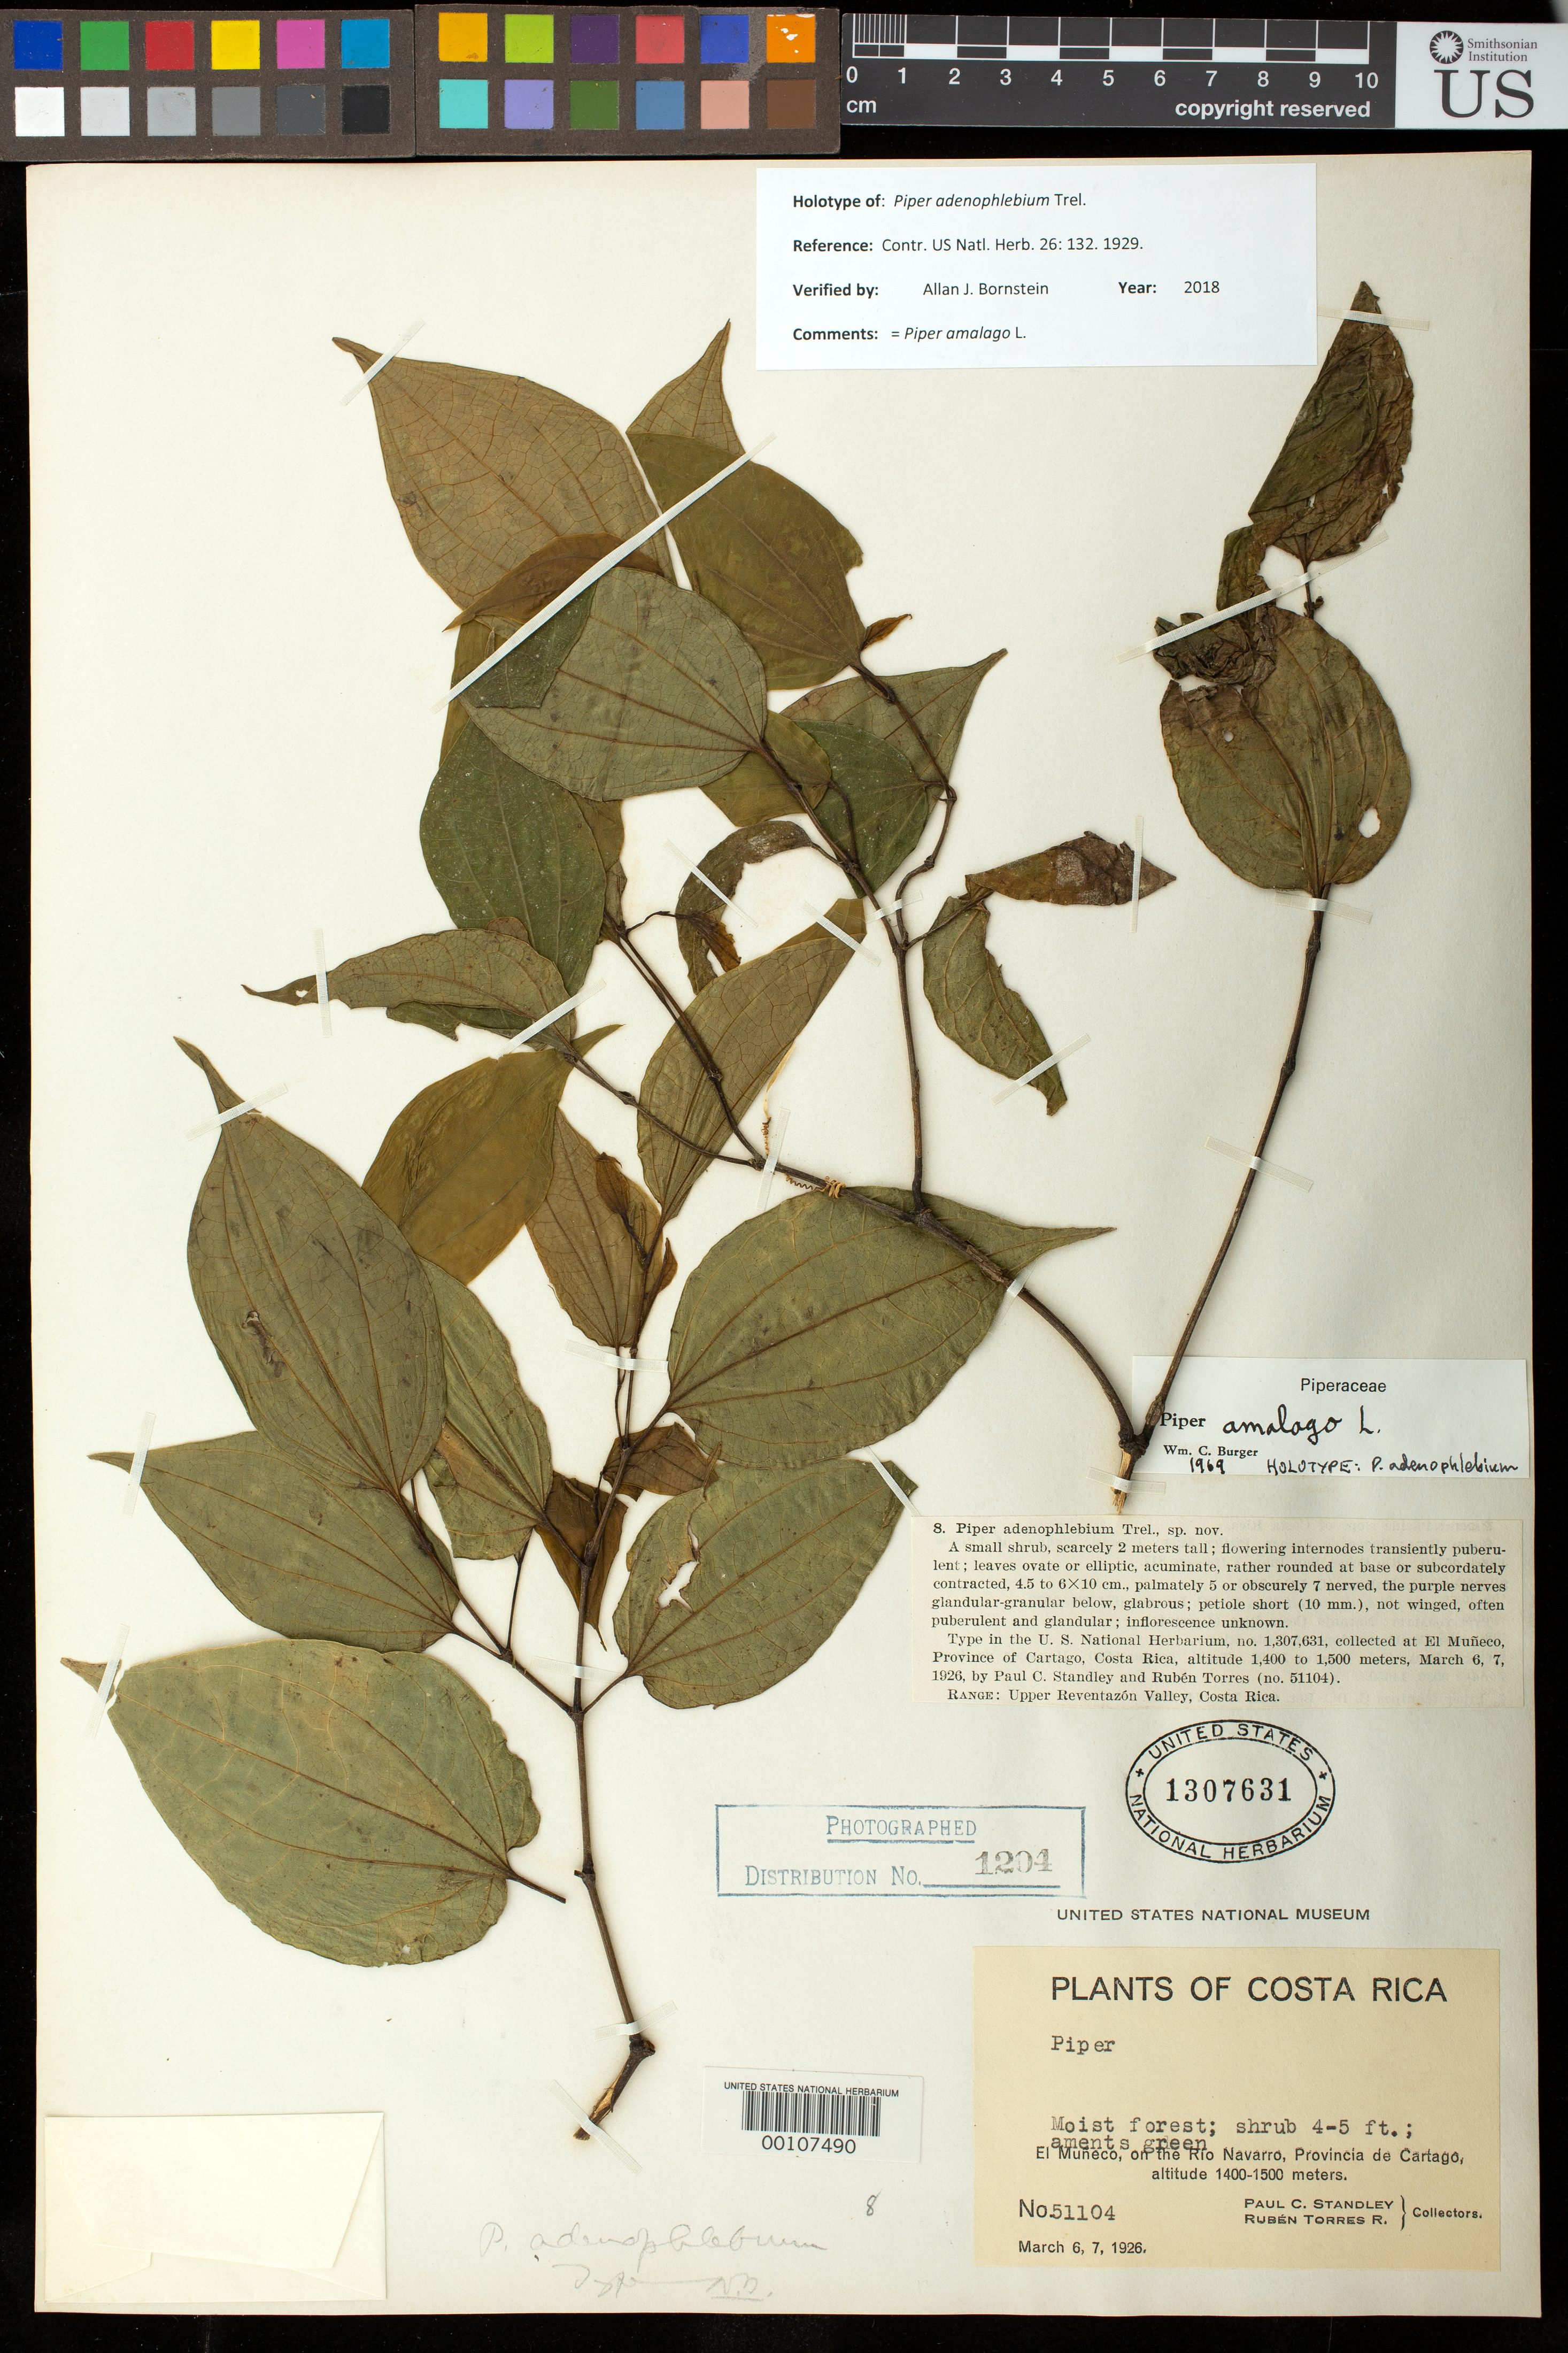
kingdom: Plantae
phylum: Tracheophyta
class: Magnoliopsida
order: Piperales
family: Piperaceae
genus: Piper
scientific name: Piper adenophlebium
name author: Trel.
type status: Holotype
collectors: P. C. Standley & R. Torres R.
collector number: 51104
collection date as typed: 06 Mar 1926 to 07 Mar 1926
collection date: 1926-03-06/1926-03-07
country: Costa Rica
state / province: Cartago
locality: El Muneco, on Rio Navarro, Provincia de Cartago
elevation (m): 1400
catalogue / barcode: US 1307631